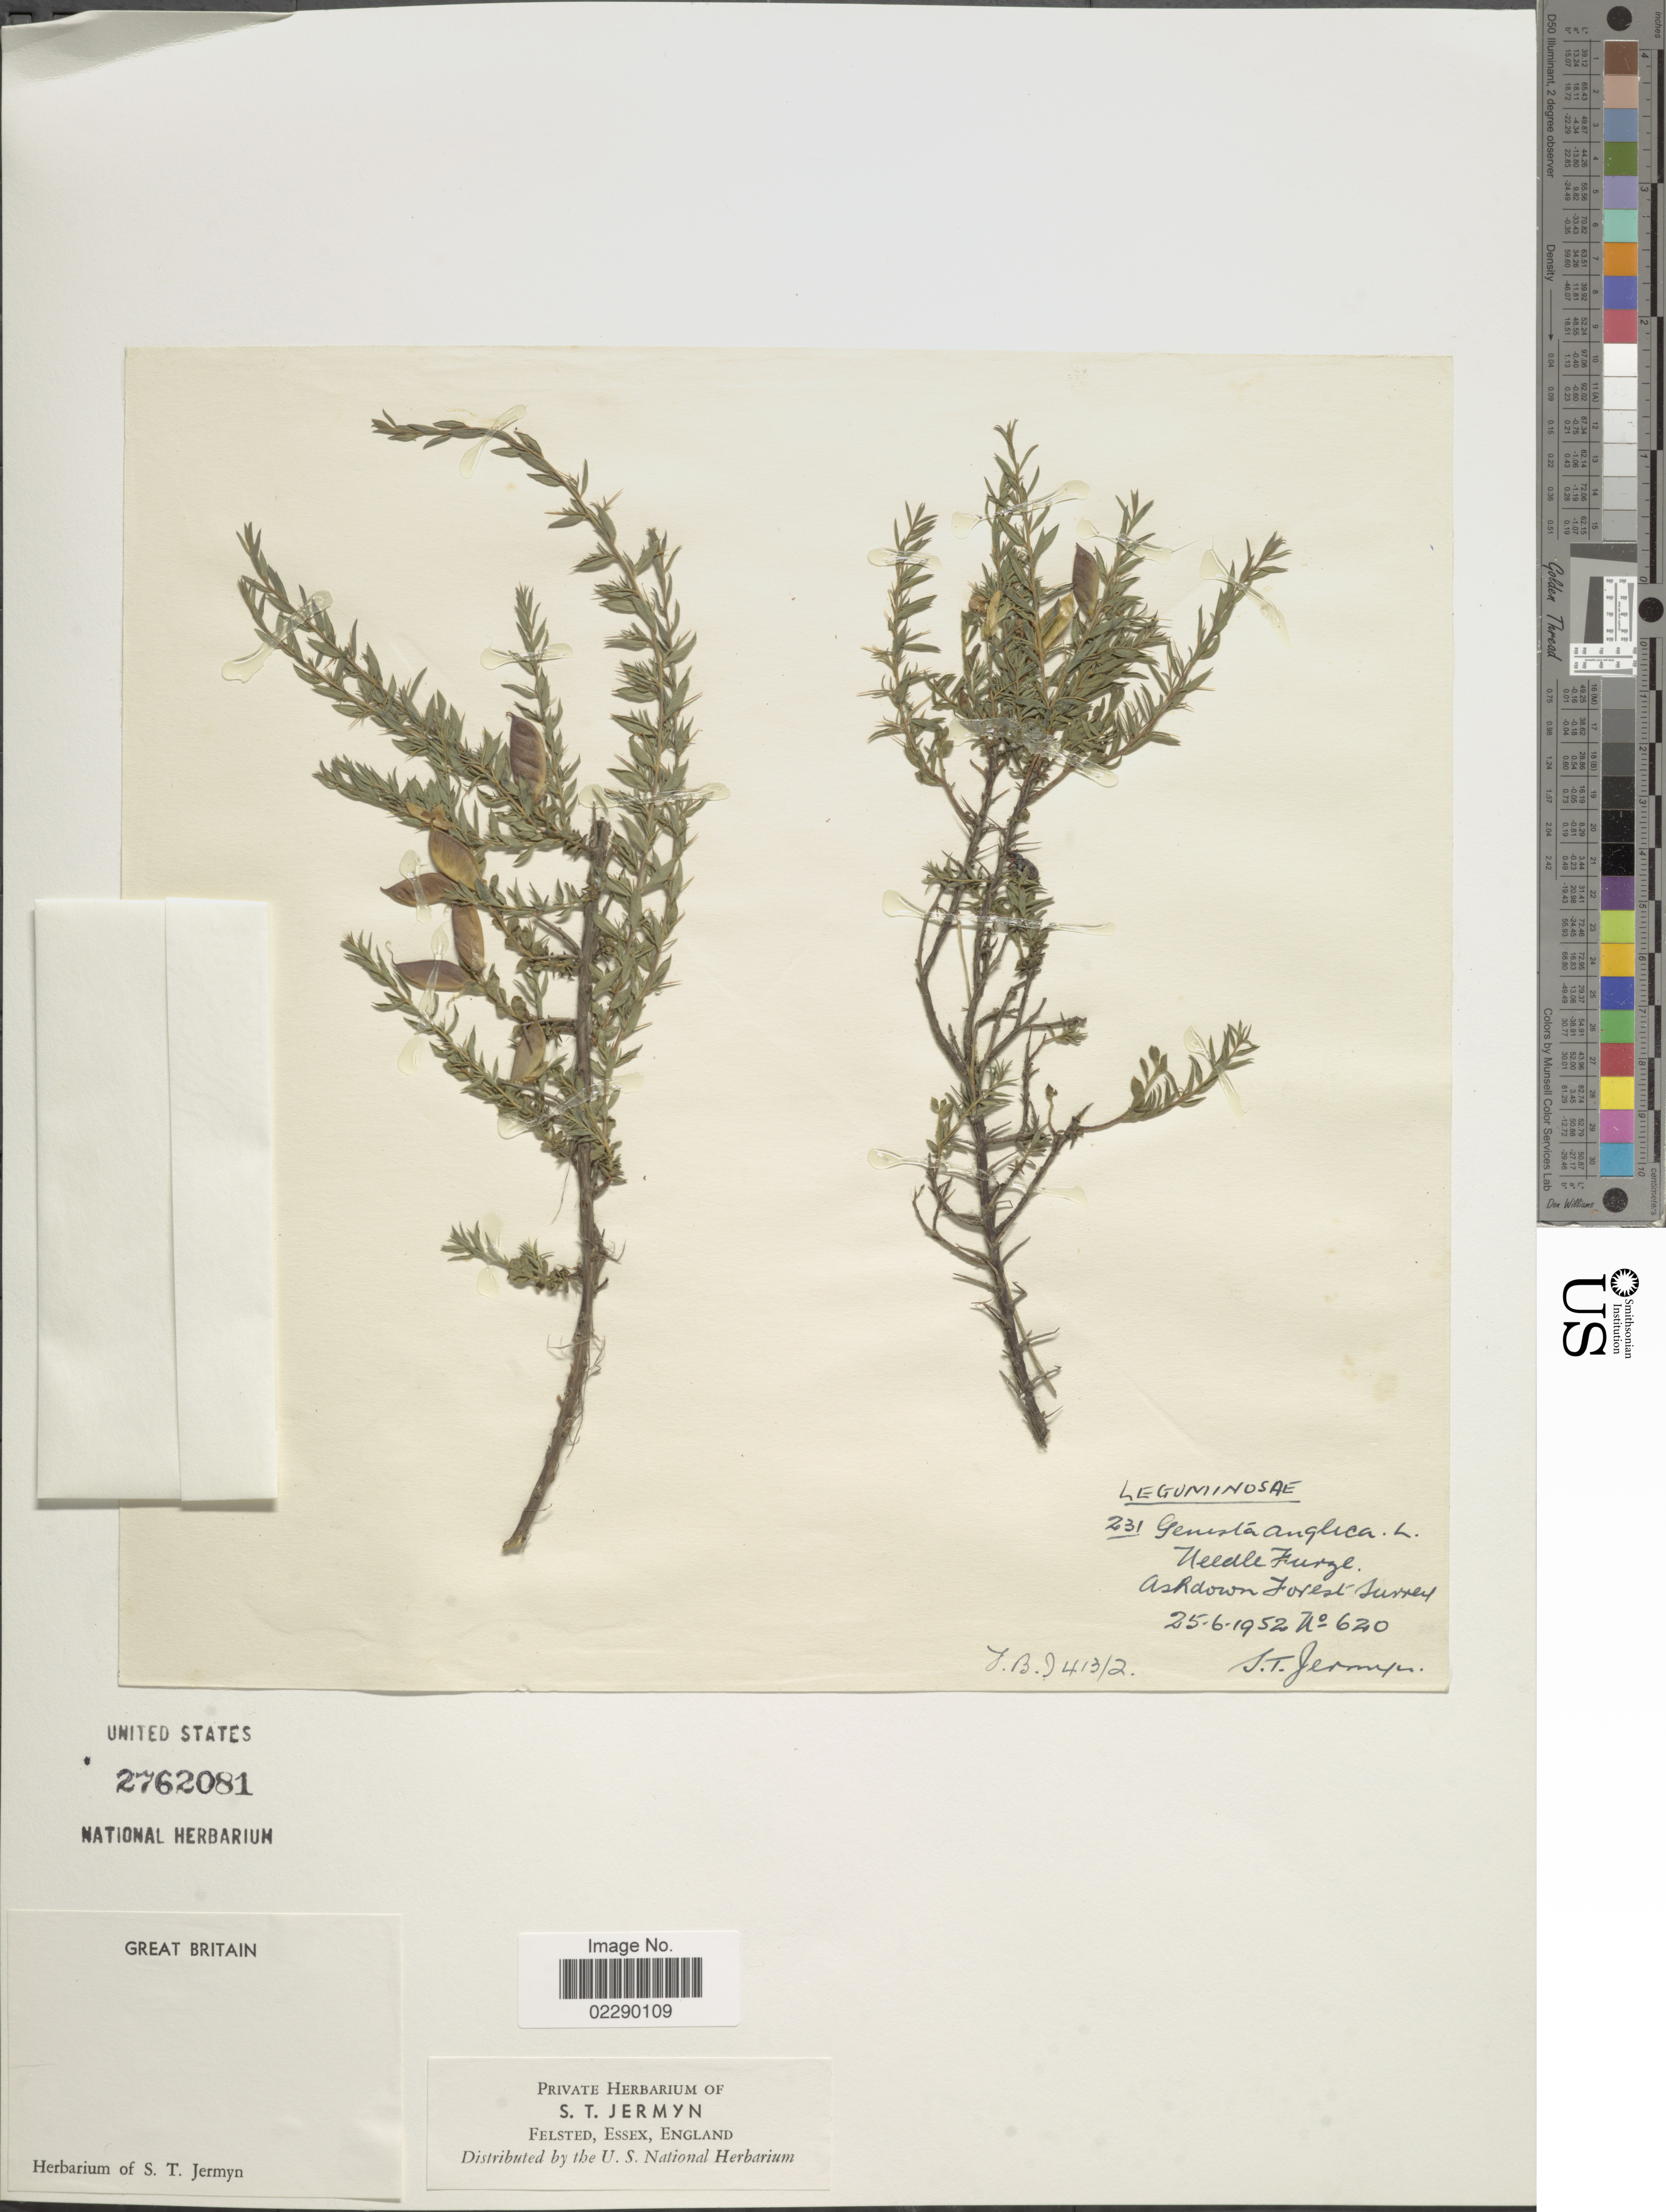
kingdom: Plantae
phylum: Tracheophyta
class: Magnoliopsida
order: Fabales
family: Fabaceae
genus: Genista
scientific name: Genista anglica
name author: L.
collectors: S. Jermyn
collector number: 620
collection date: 1952-06-25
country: United Kingdom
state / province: England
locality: Needle Furge. Ashdown Forest Sussex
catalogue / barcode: US 2762081